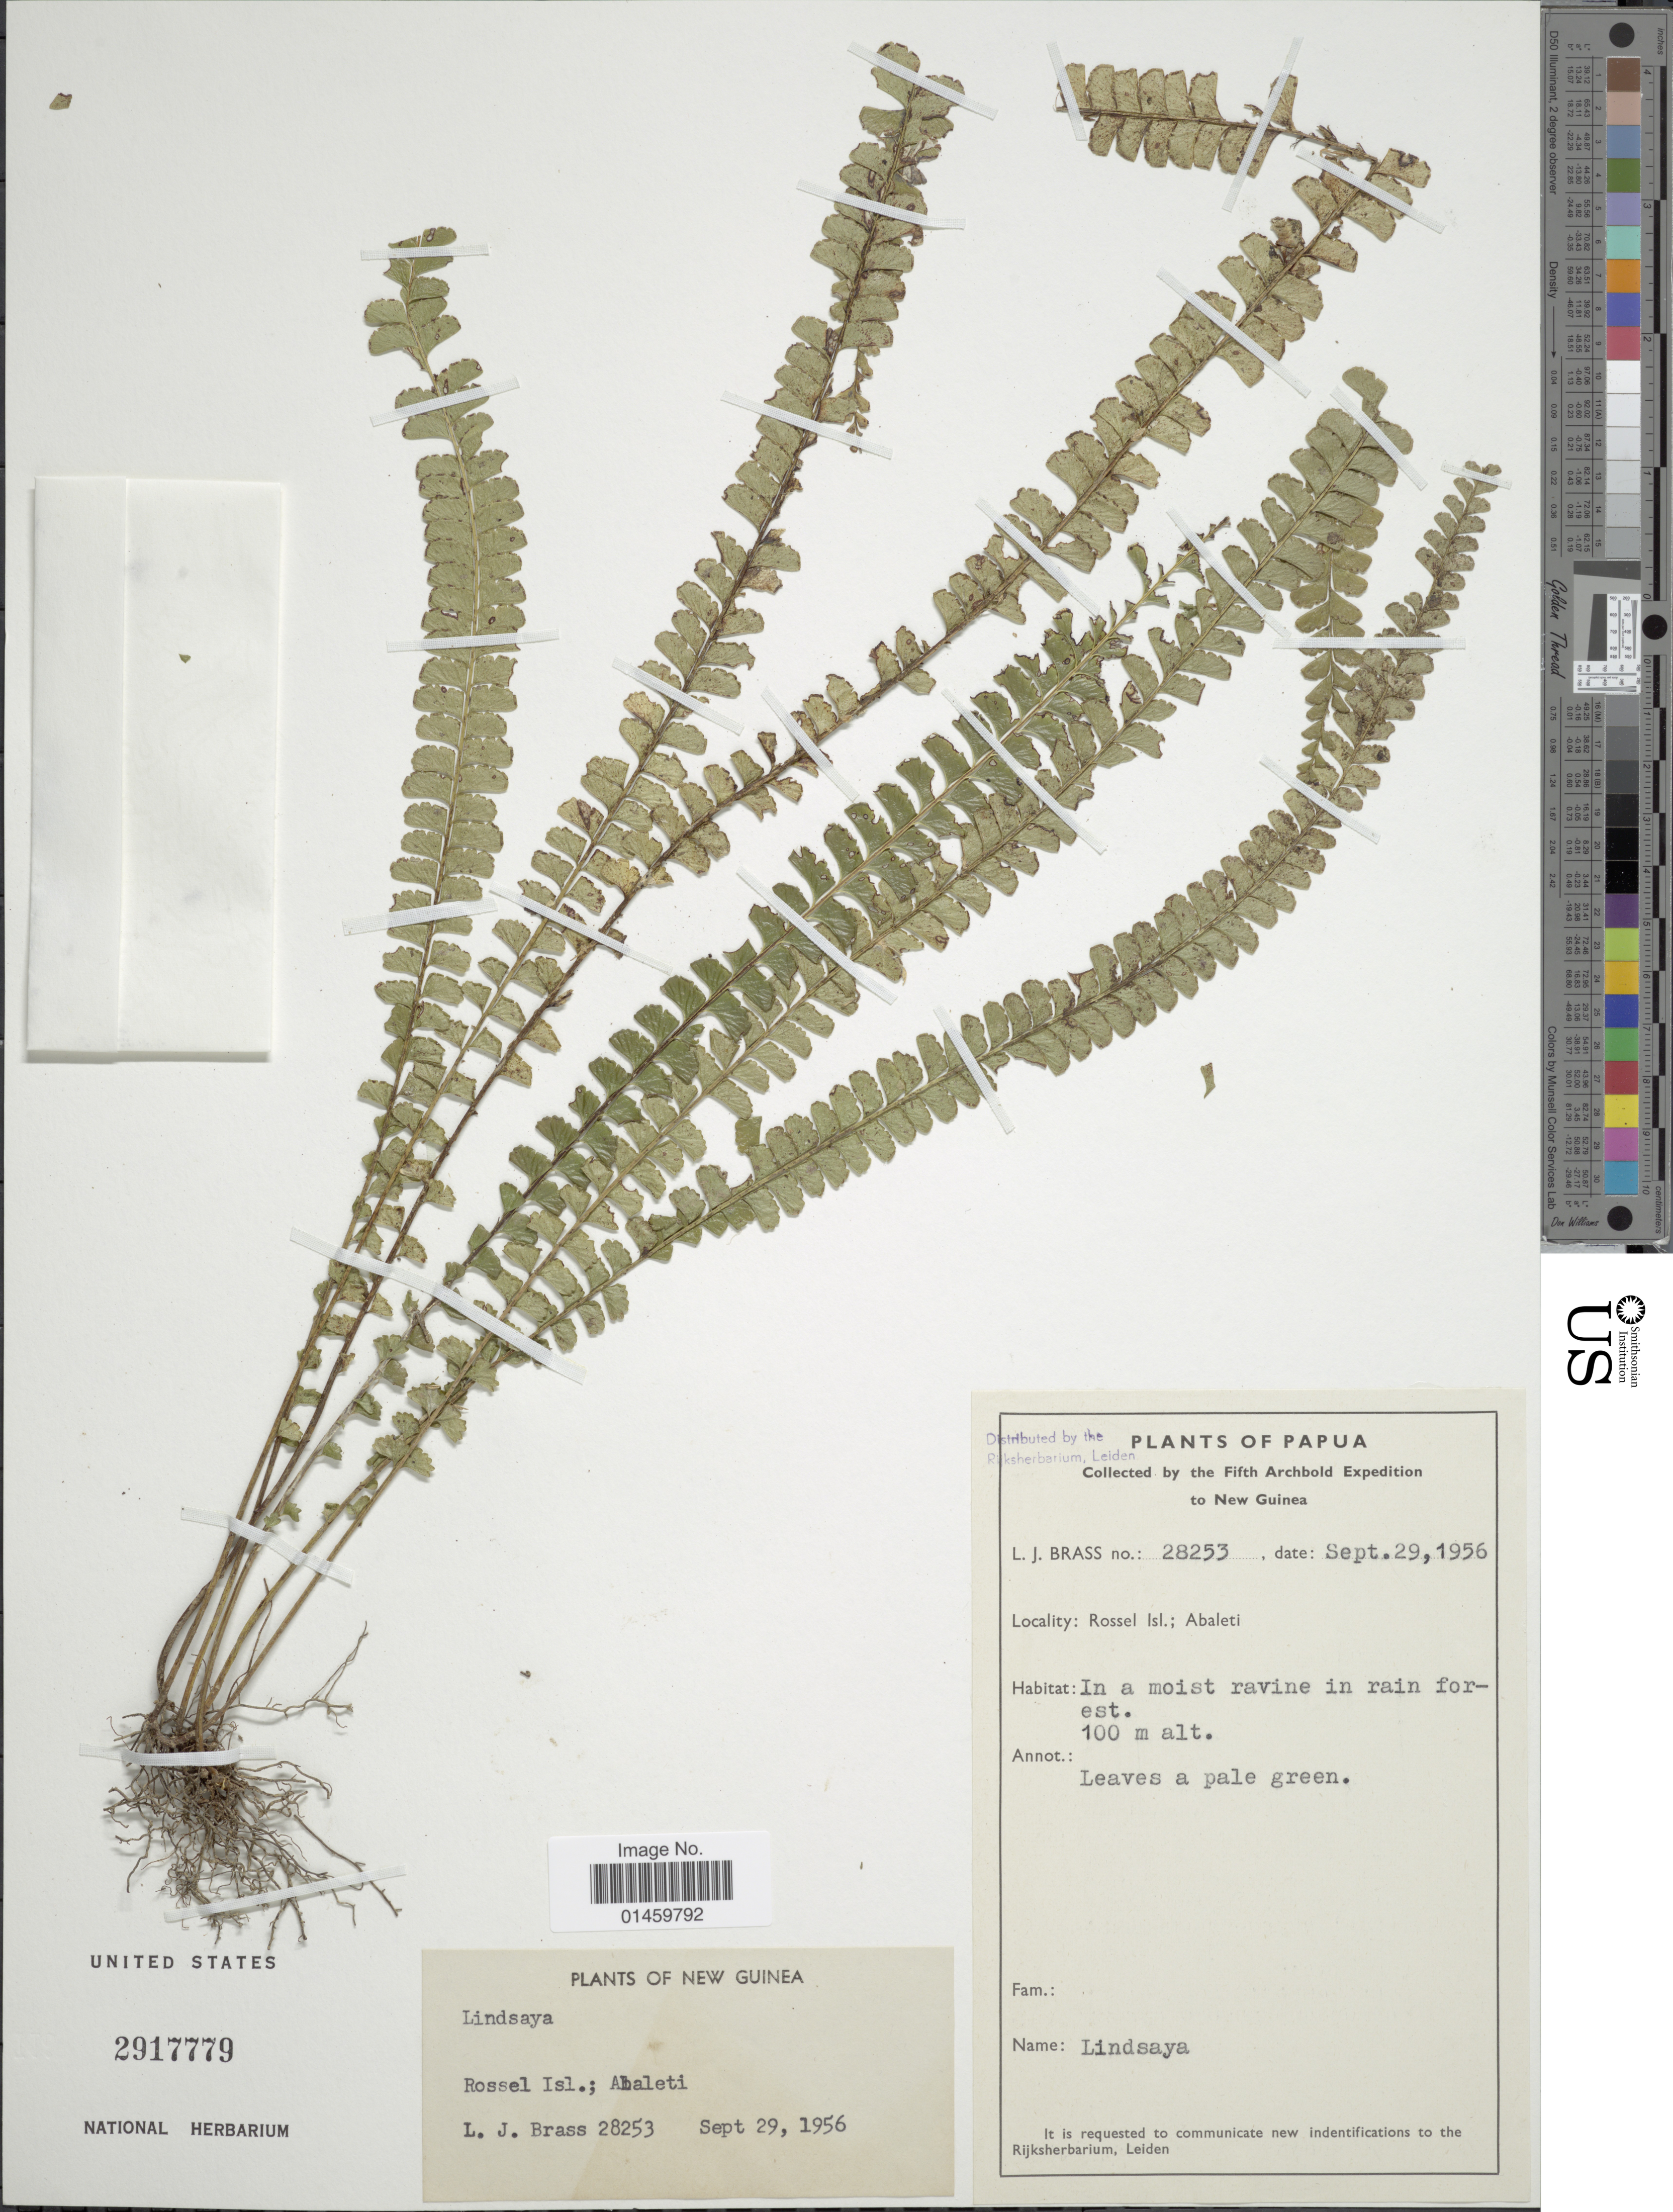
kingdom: Plantae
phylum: Tracheophyta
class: Polypodiopsida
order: Polypodiales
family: Lindsaeaceae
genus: Lindsaea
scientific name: Lindsaea sp.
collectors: L. J. Brass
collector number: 28253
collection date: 1956-09-29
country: Papua New Guinea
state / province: Milne Bay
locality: Rossel Isl.; Abaleti.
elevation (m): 100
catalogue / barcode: US 2917779